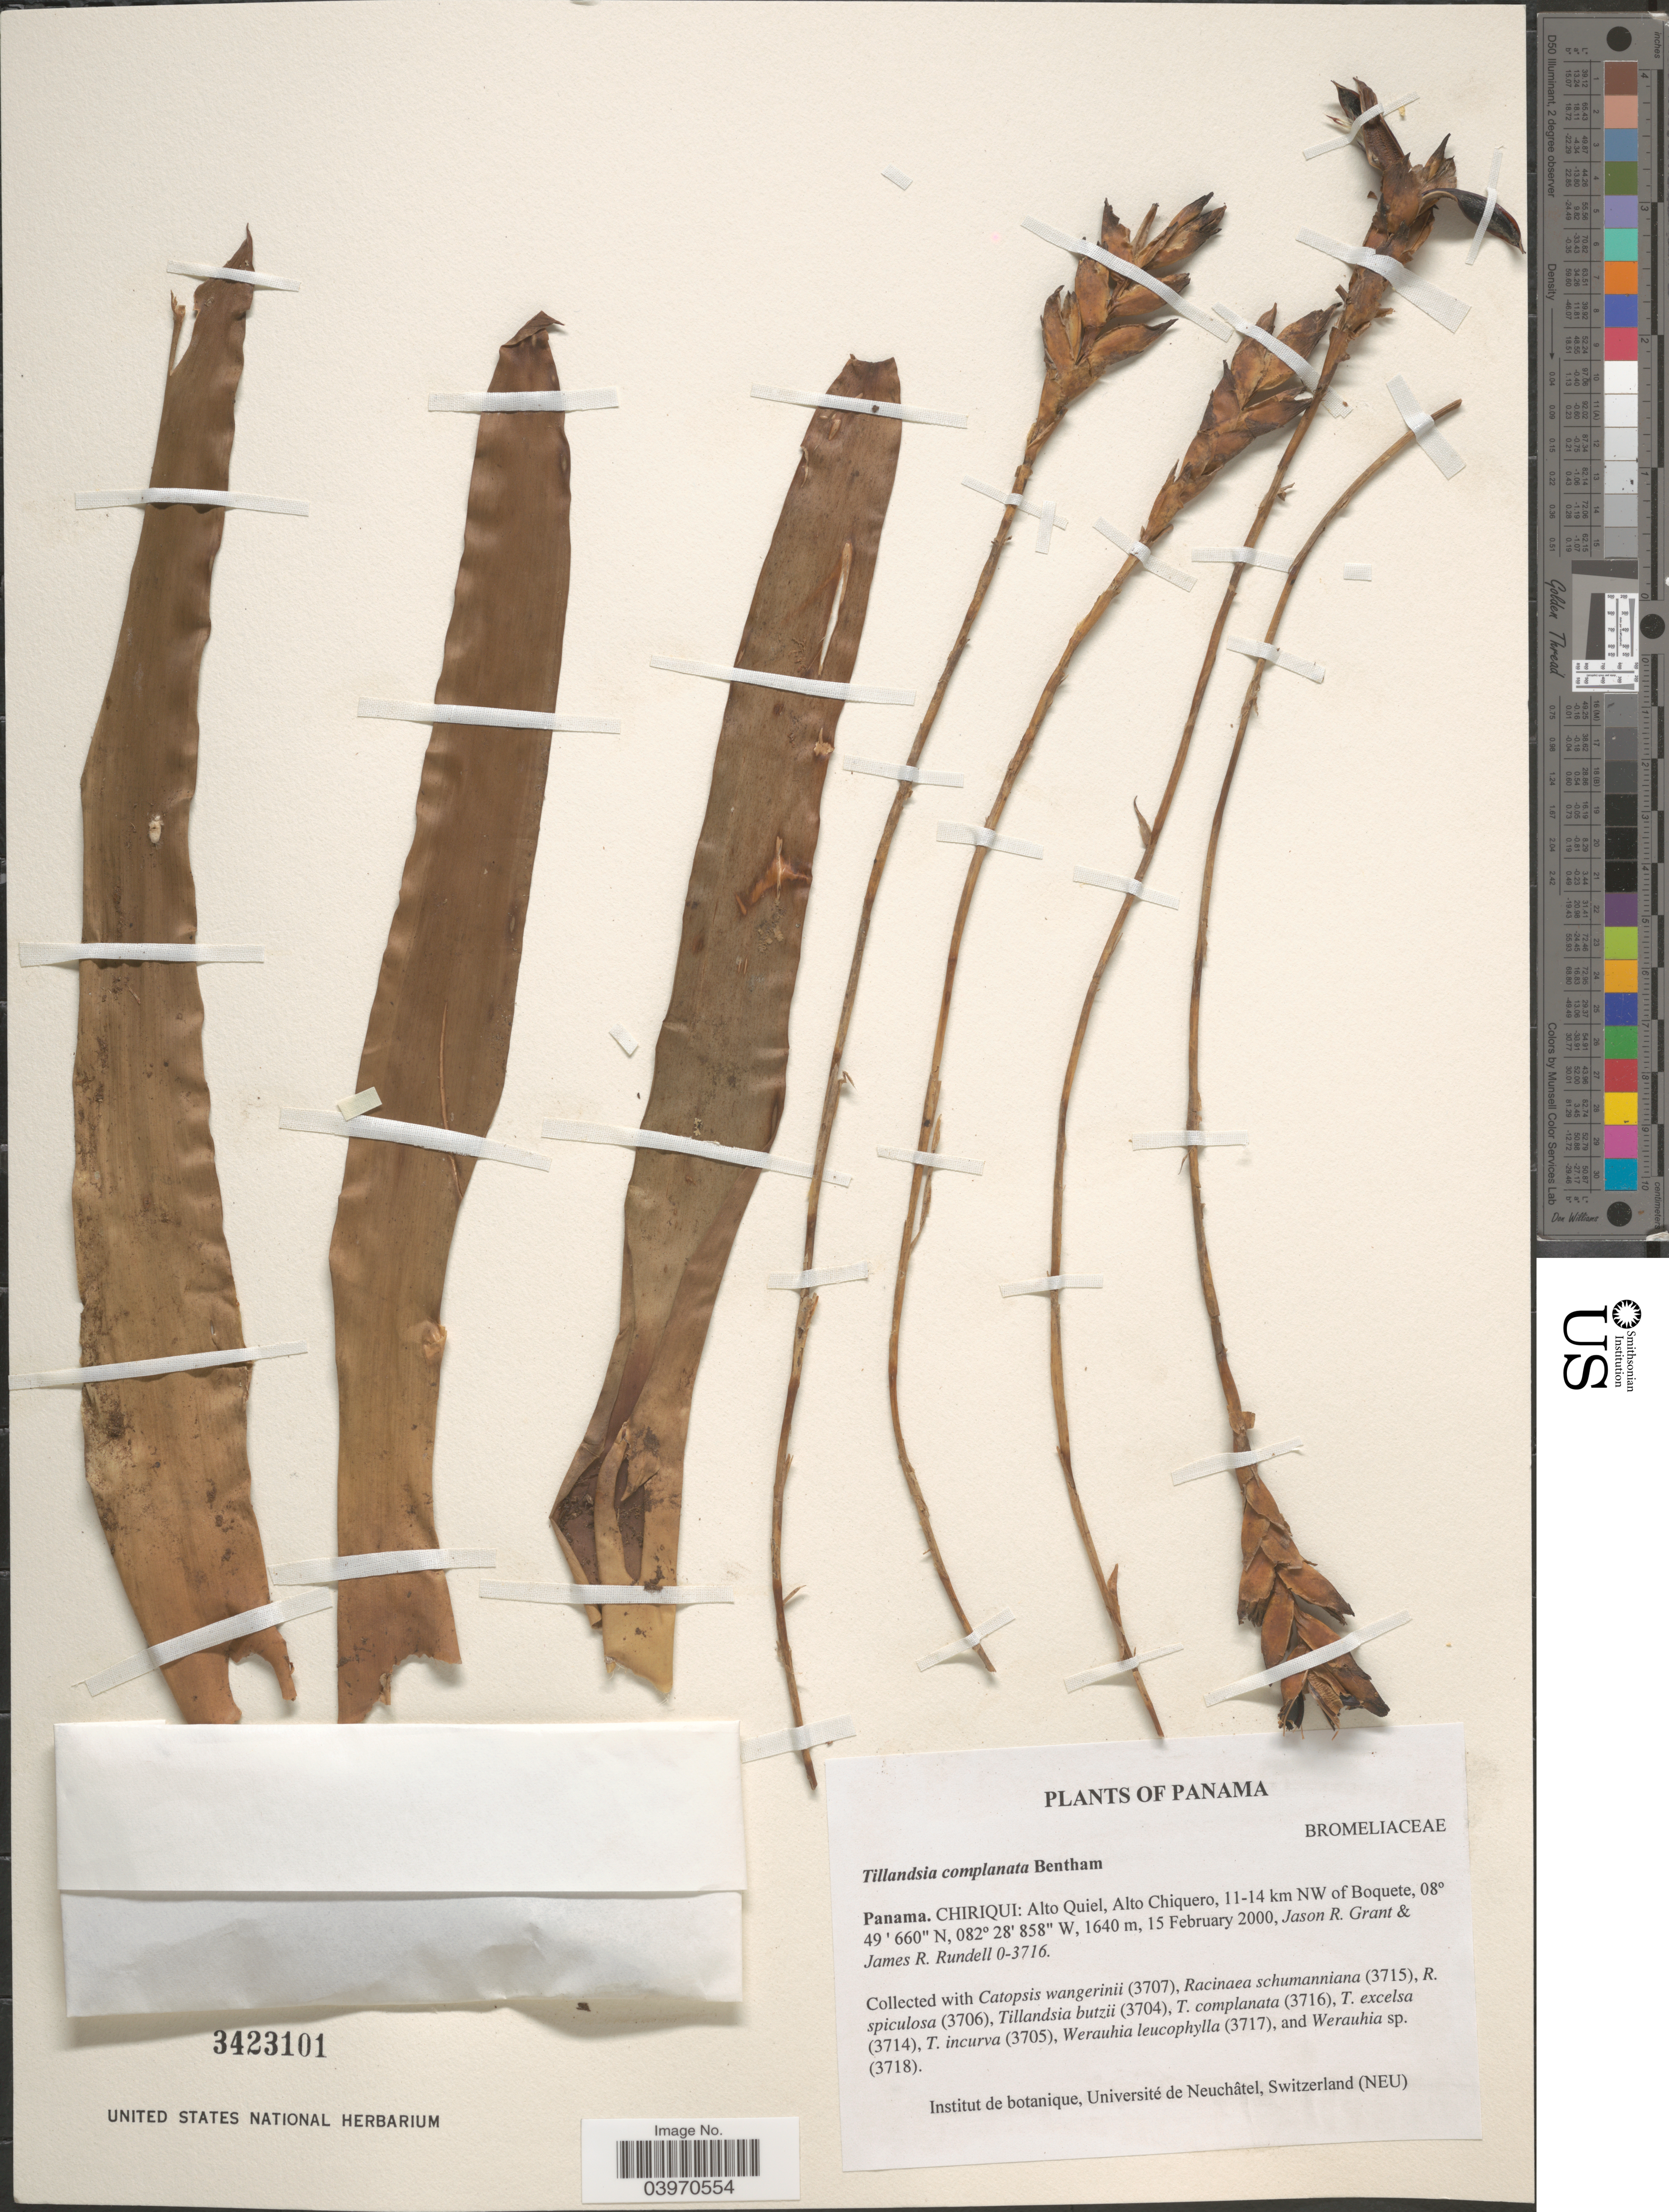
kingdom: Plantae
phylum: Tracheophyta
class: Liliopsida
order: Poales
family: Bromeliaceae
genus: Tillandsia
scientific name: Tillandsia complanata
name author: Benth.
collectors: J. R. Grant & J. R. Rundell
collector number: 0-3716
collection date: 2000-02-15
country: Panama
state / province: Chiriqui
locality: Alto Quiel, Chiquero, 11-14 km NW of Boquete.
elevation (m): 1640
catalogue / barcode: US 3423101